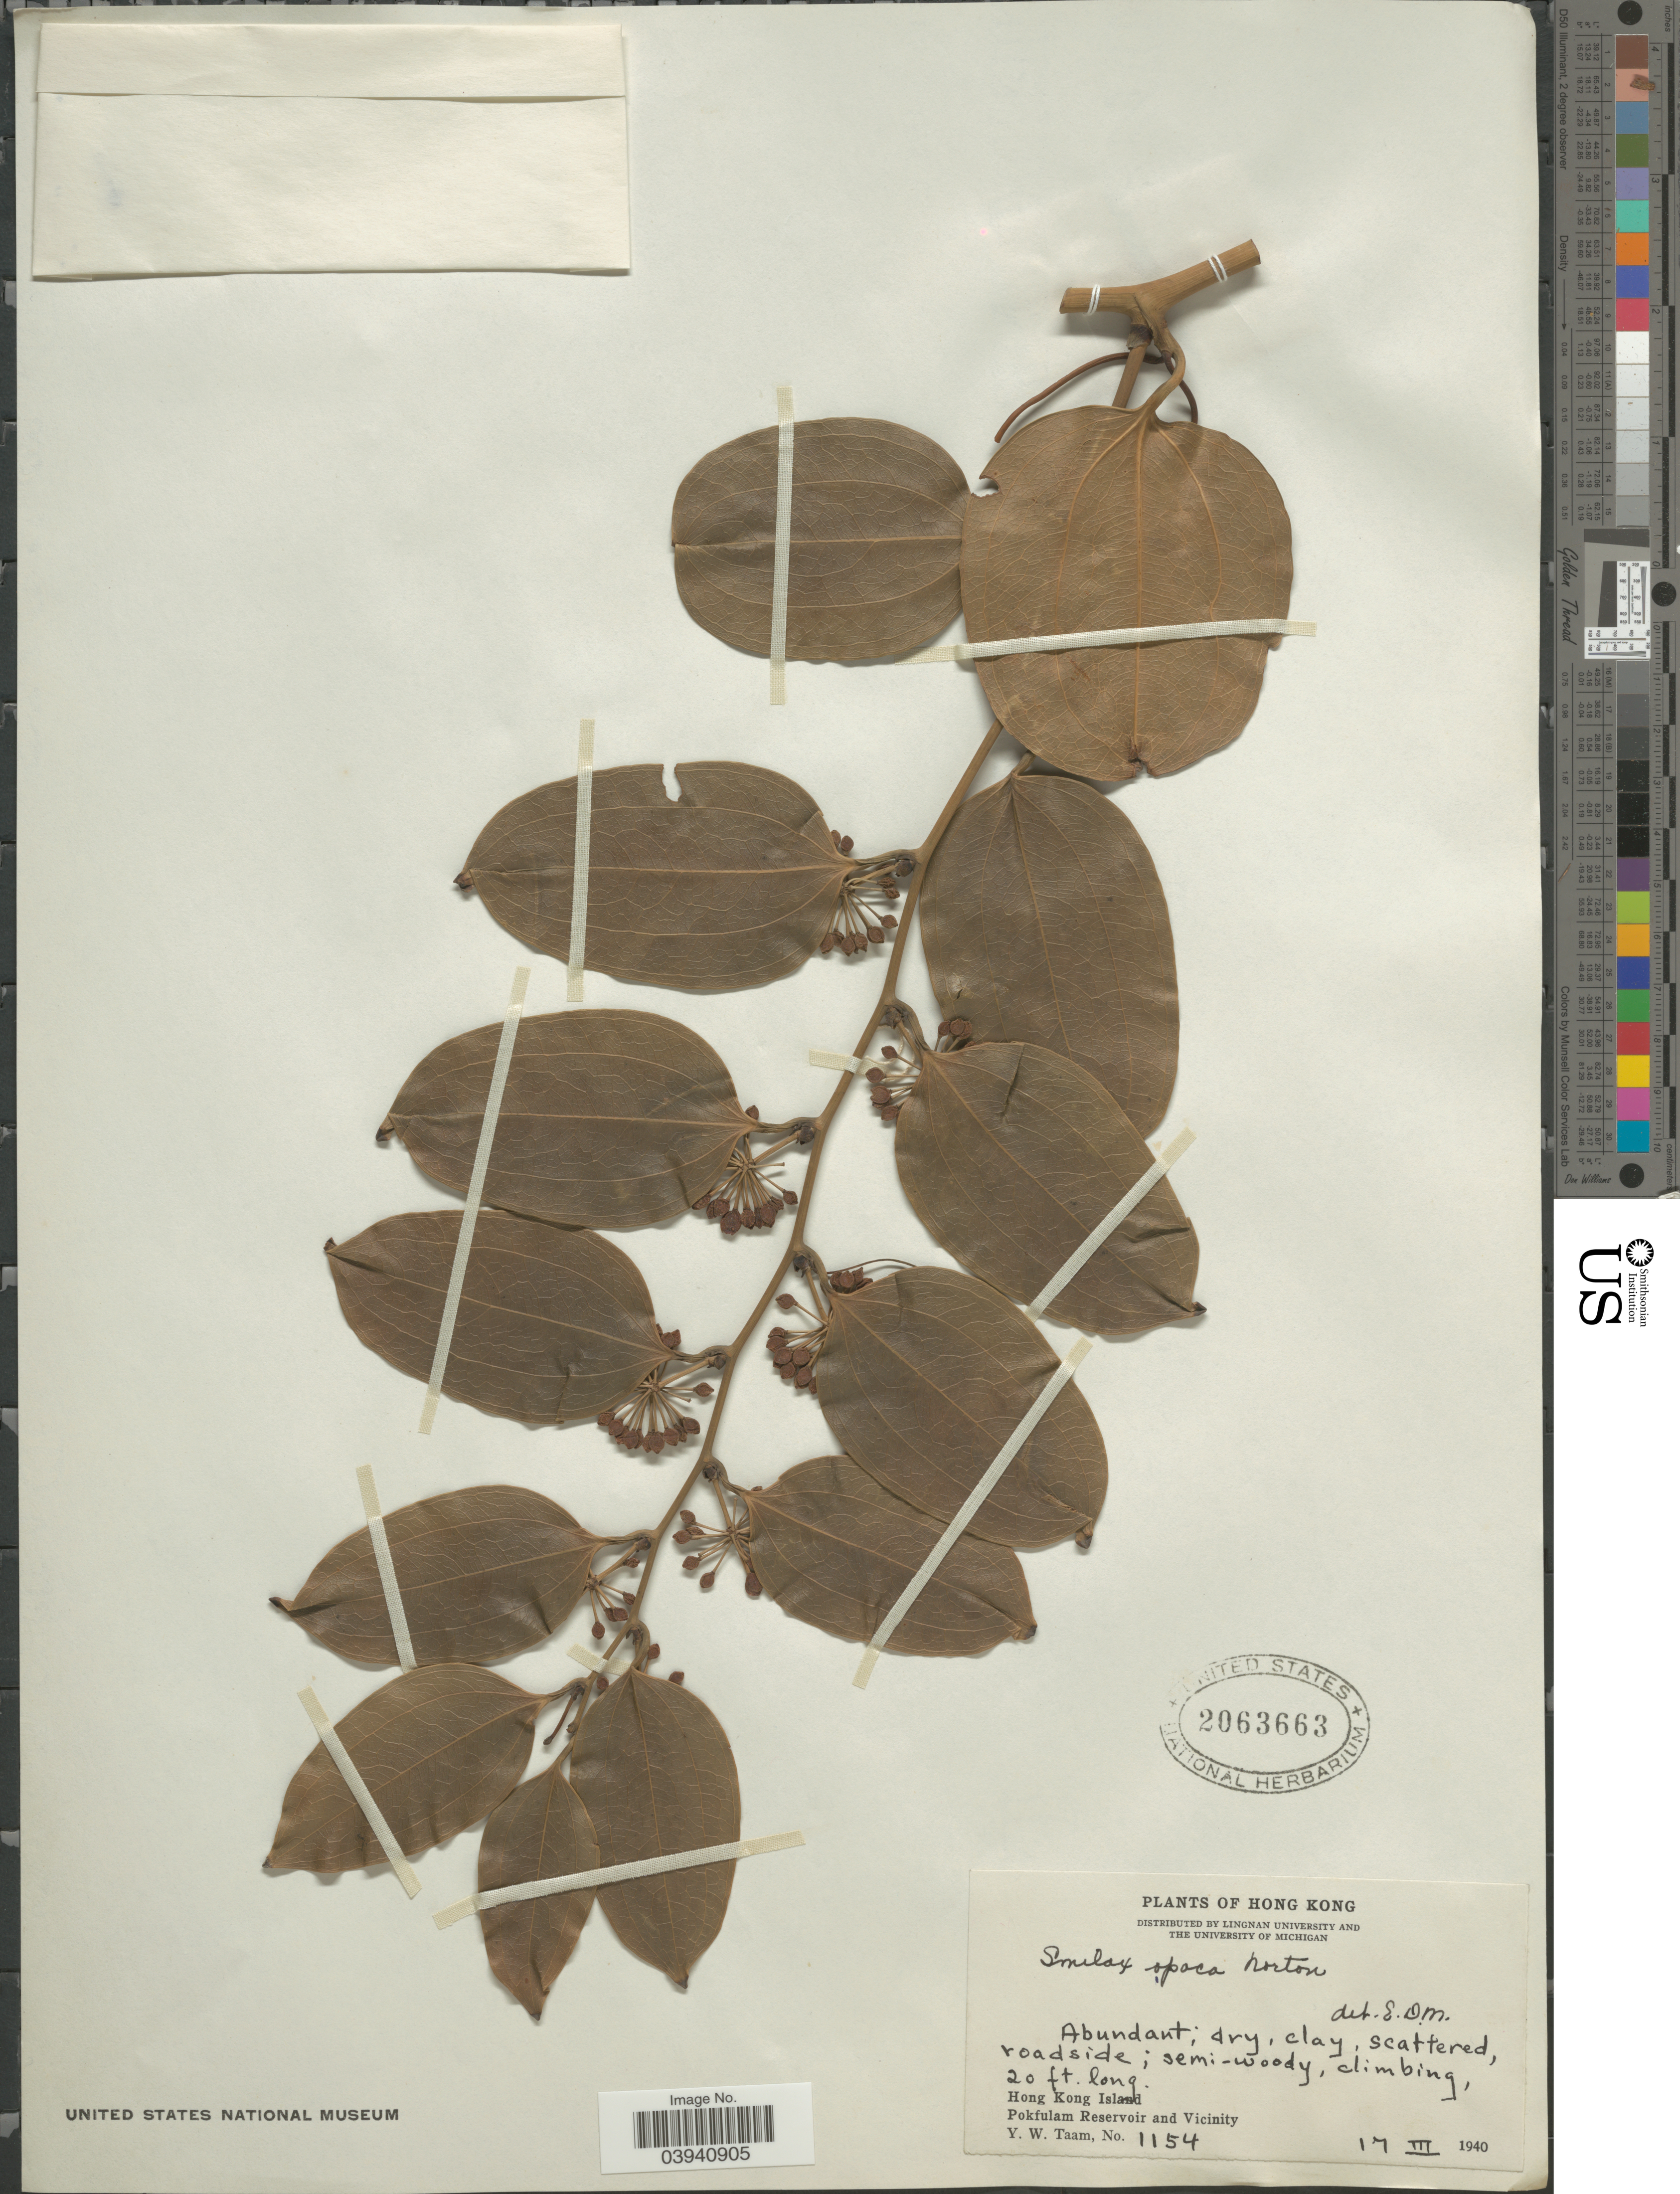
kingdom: Plantae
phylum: Tracheophyta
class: Liliopsida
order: Liliales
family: Smilacaceae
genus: Smilax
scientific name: Smilax opaca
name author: (A. DC.) J.B. Norton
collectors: Y. W. Taam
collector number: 1154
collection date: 1940-03-17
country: China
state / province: Hong Kong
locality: Hong Kong Island. Pokfulam Reservoir and Vicinity.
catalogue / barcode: US 2063663